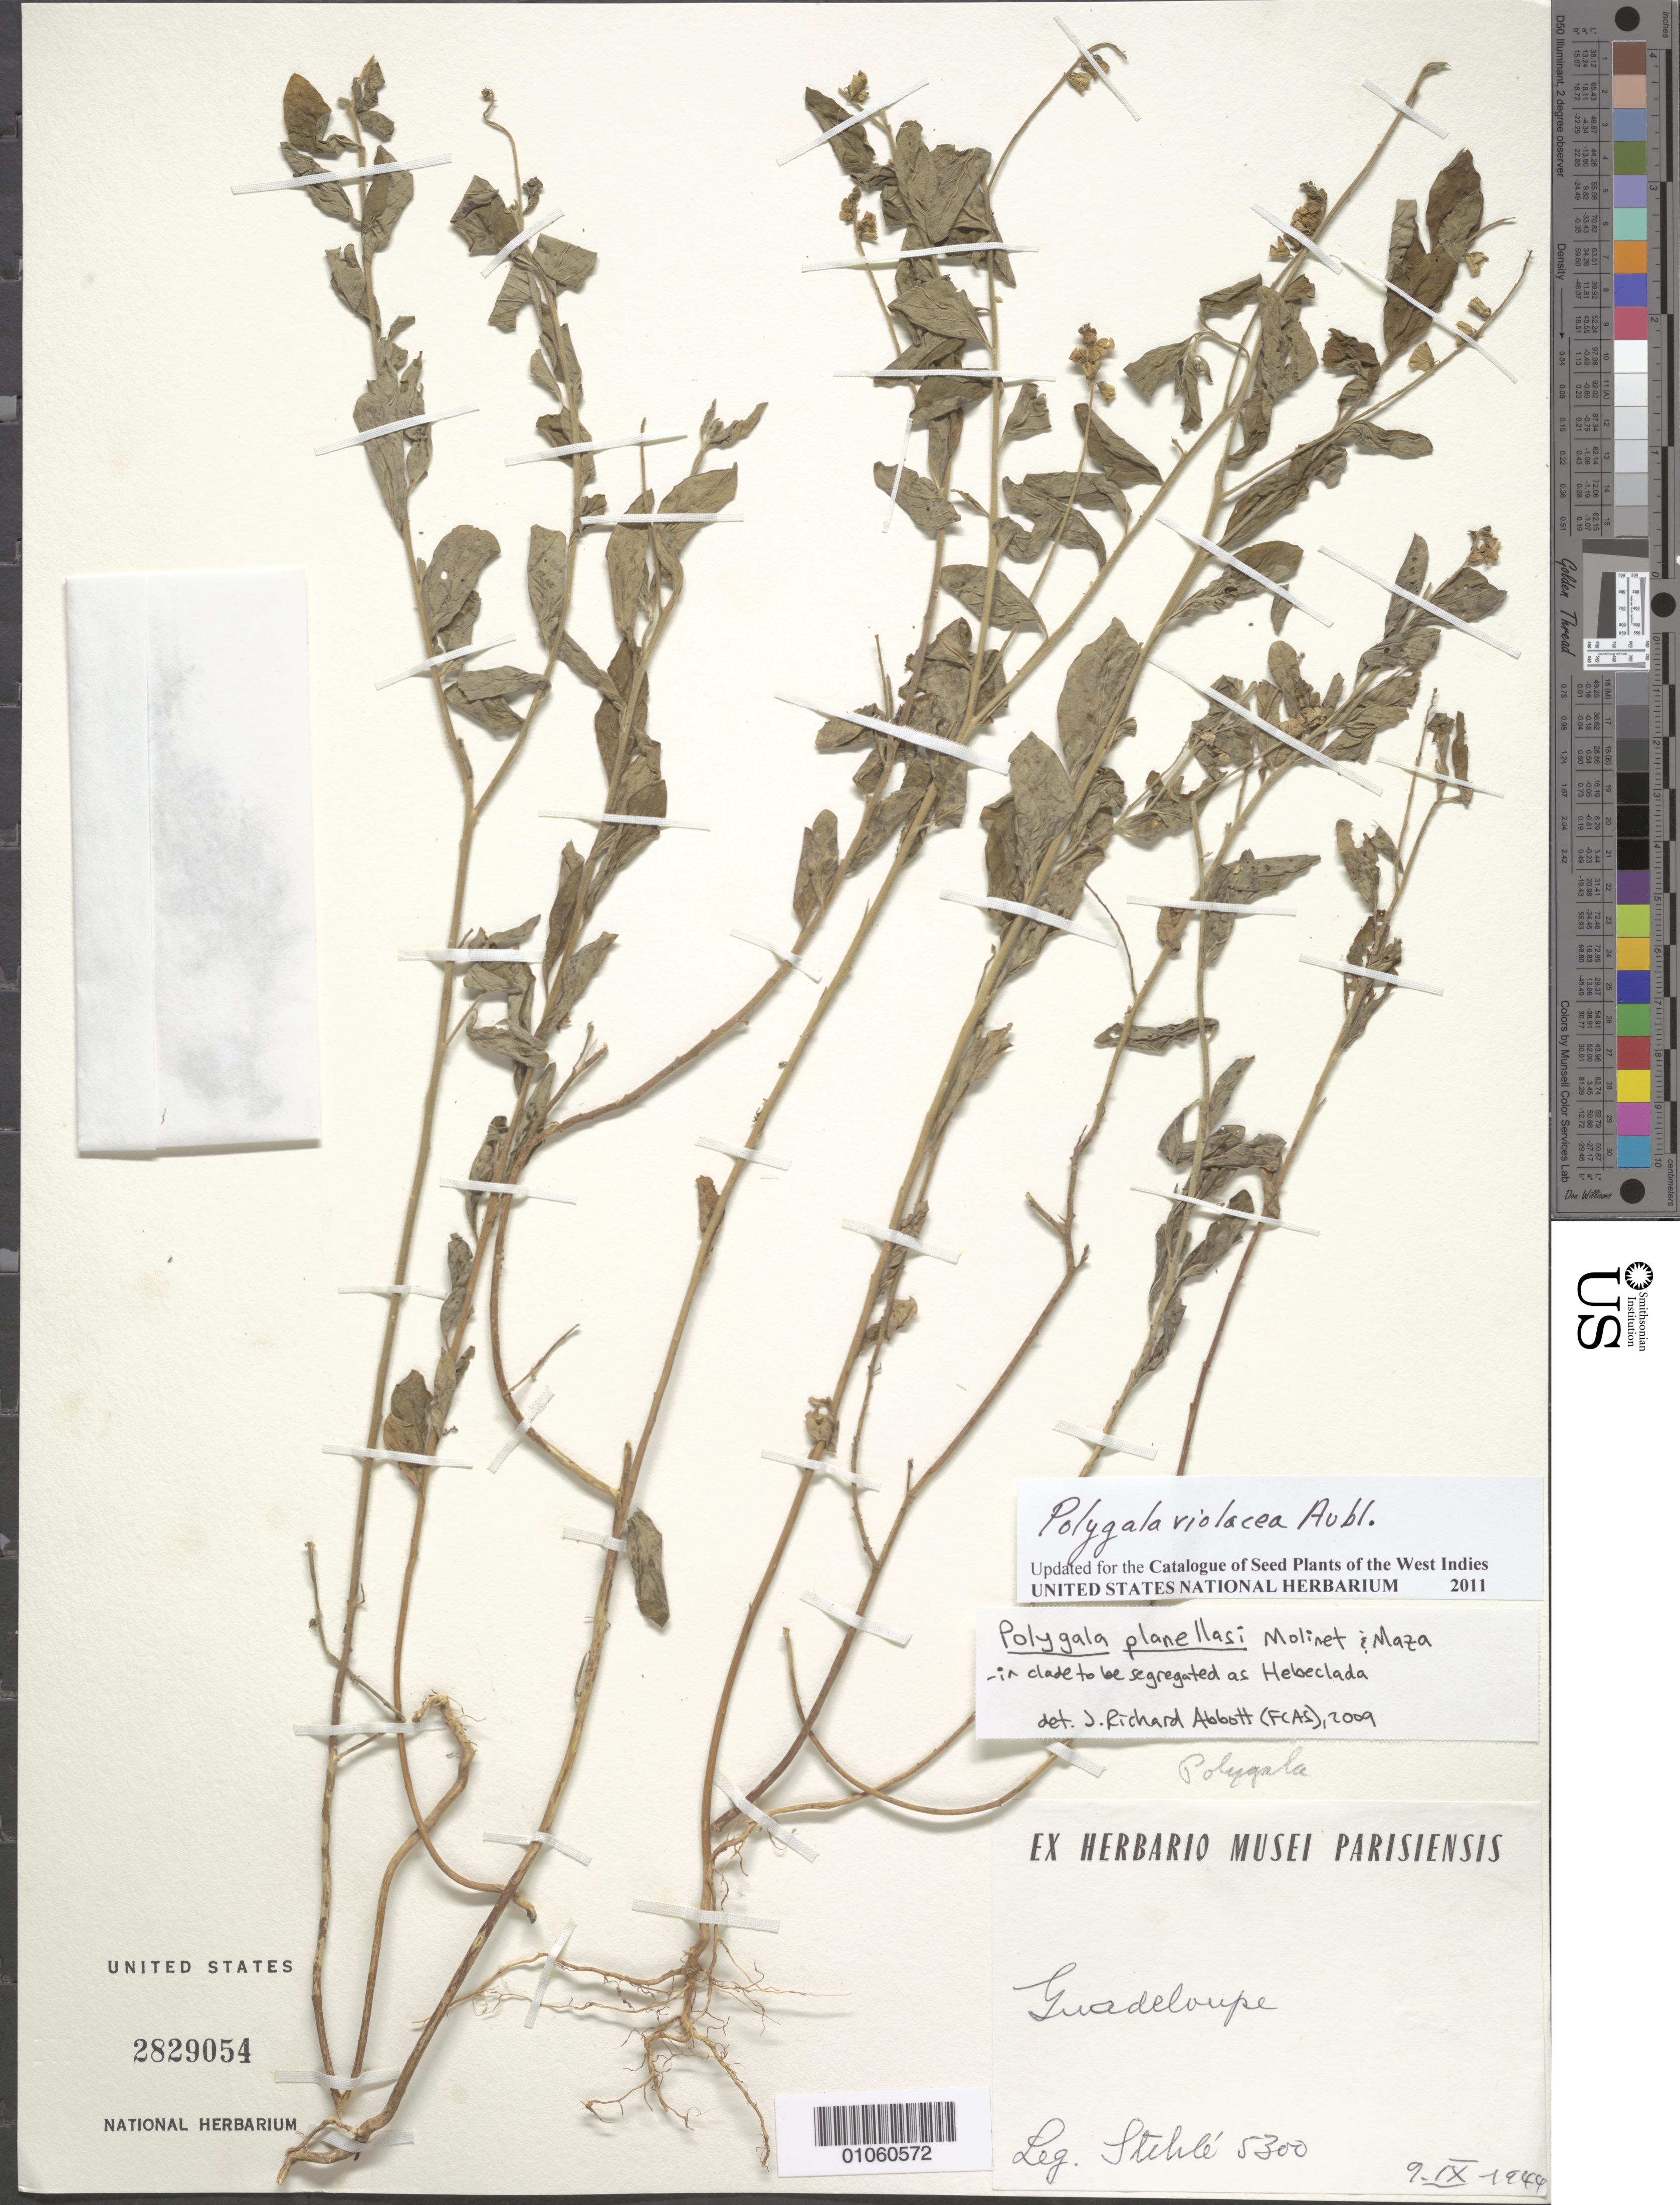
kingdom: Plantae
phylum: Tracheophyta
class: Magnoliopsida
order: Fabales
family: Polygalaceae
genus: Asemeia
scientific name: Asemeia violacea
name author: (Aubl.) J.F.B. Pastore & J.R. Abbott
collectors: H. Stehlé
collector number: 5300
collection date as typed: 09 Sep 1944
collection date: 1944-09-09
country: Guadeloupe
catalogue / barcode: US 2829054